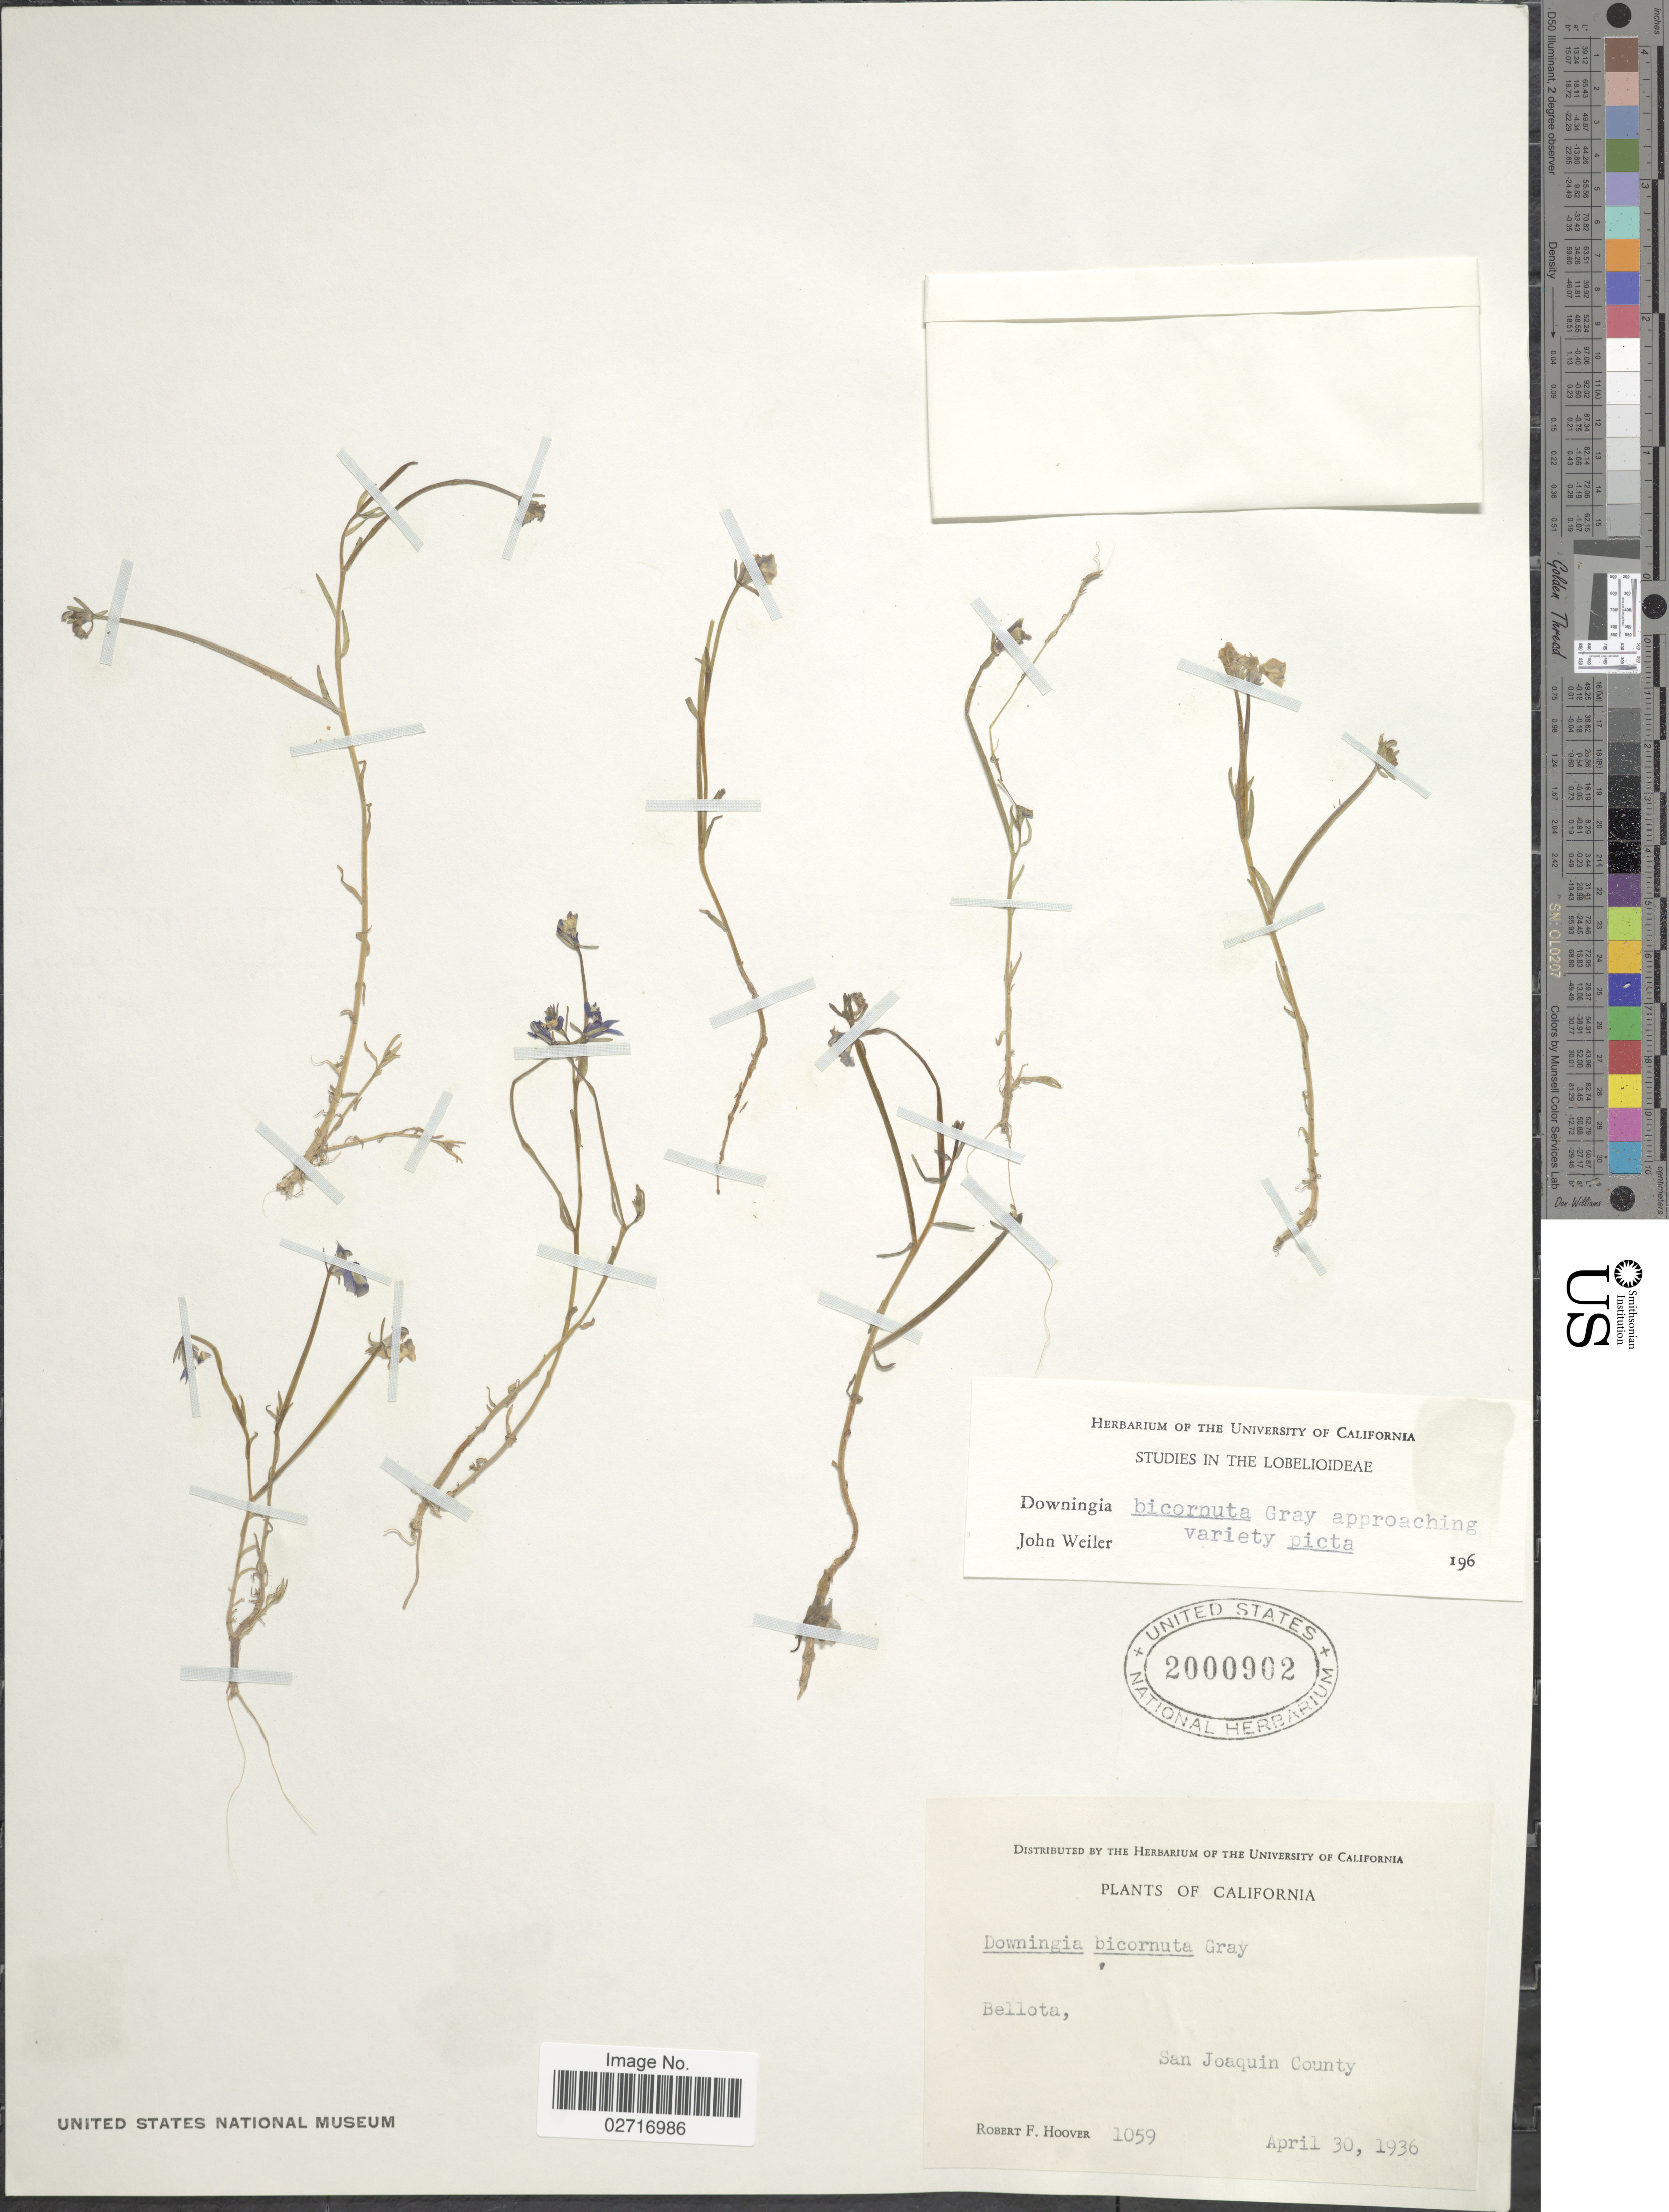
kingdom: Plantae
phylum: Tracheophyta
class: Magnoliopsida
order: Asterales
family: Campanulaceae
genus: Downingia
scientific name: Downingia bicornuta var. picta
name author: Hoover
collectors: R. F. Hoover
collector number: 1059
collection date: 1936-04-30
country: United States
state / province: California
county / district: San Joaquin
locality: Bellota, San Joaquin County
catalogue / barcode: US 2000902